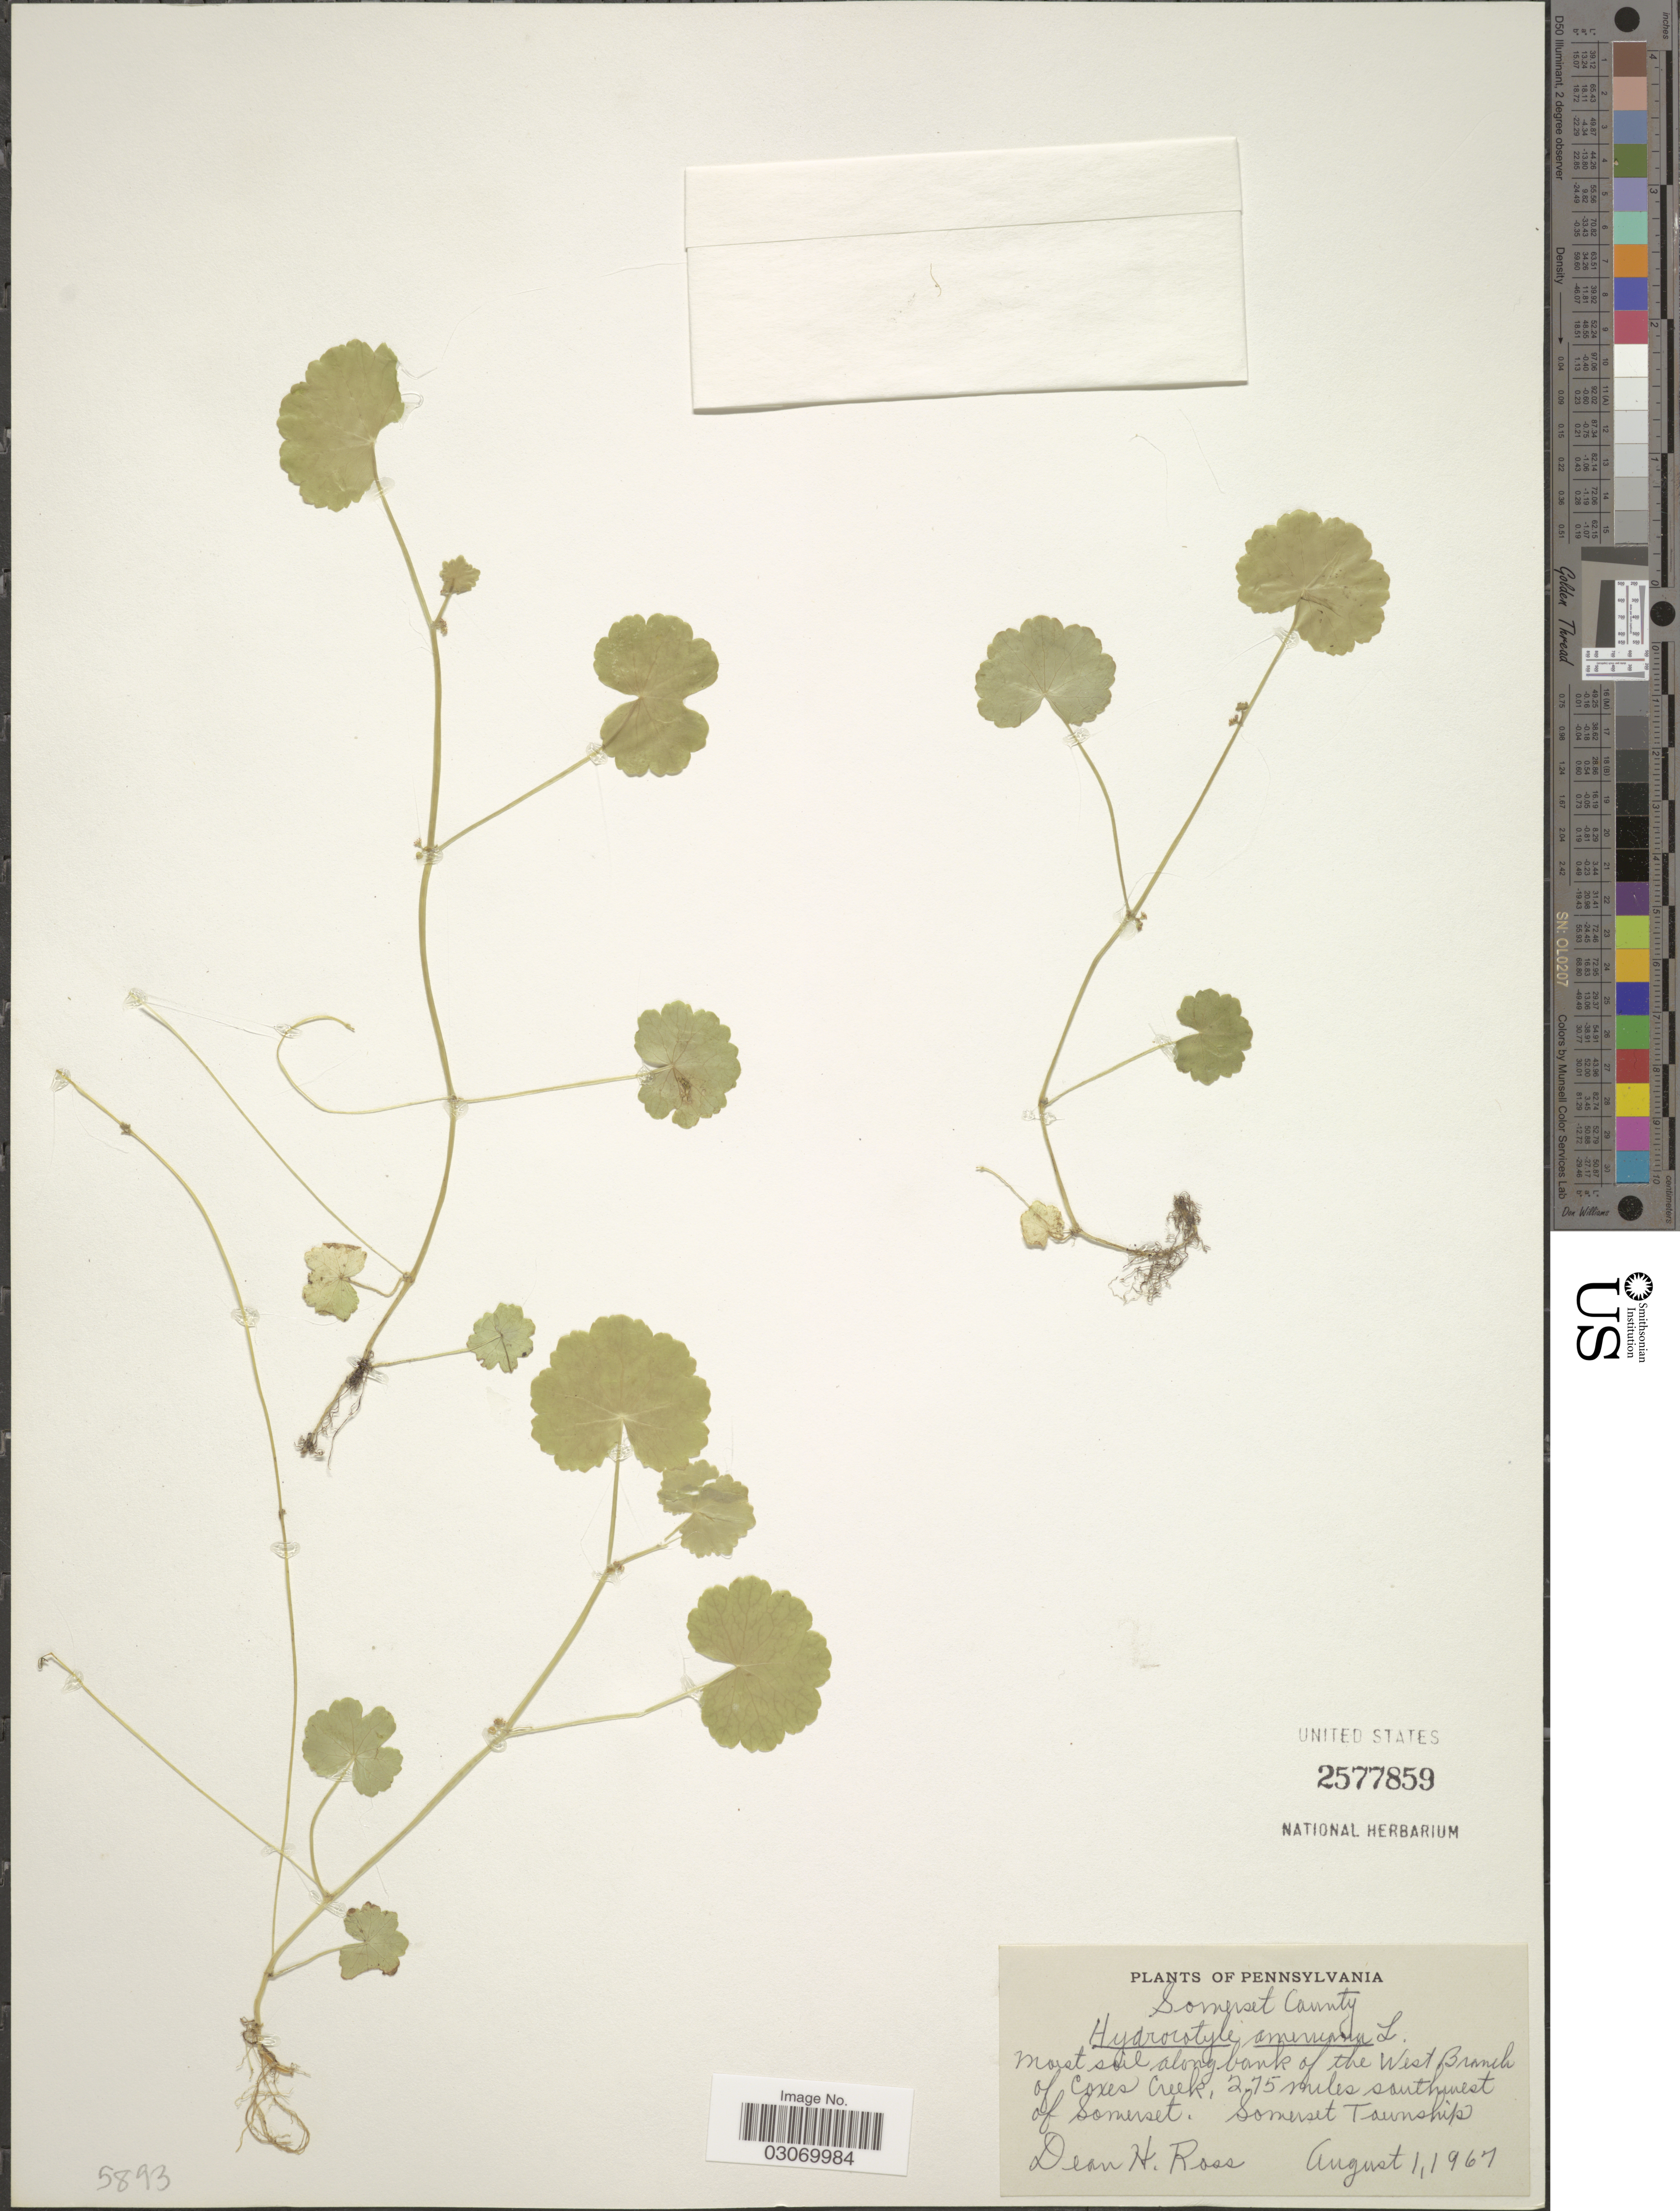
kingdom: Plantae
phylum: Tracheophyta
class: Magnoliopsida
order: Apiales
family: Araliaceae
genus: Hydrocotyle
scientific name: Hydrocotyle americana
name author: L.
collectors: D. Ross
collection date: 1967-08-01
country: United States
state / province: Pennsylvania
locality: Somerset County. Moist soil along bank of the West Branch of Coxes Creek, 2.75 miles southwest of Somerset. Somerset Township.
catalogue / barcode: US 2577859